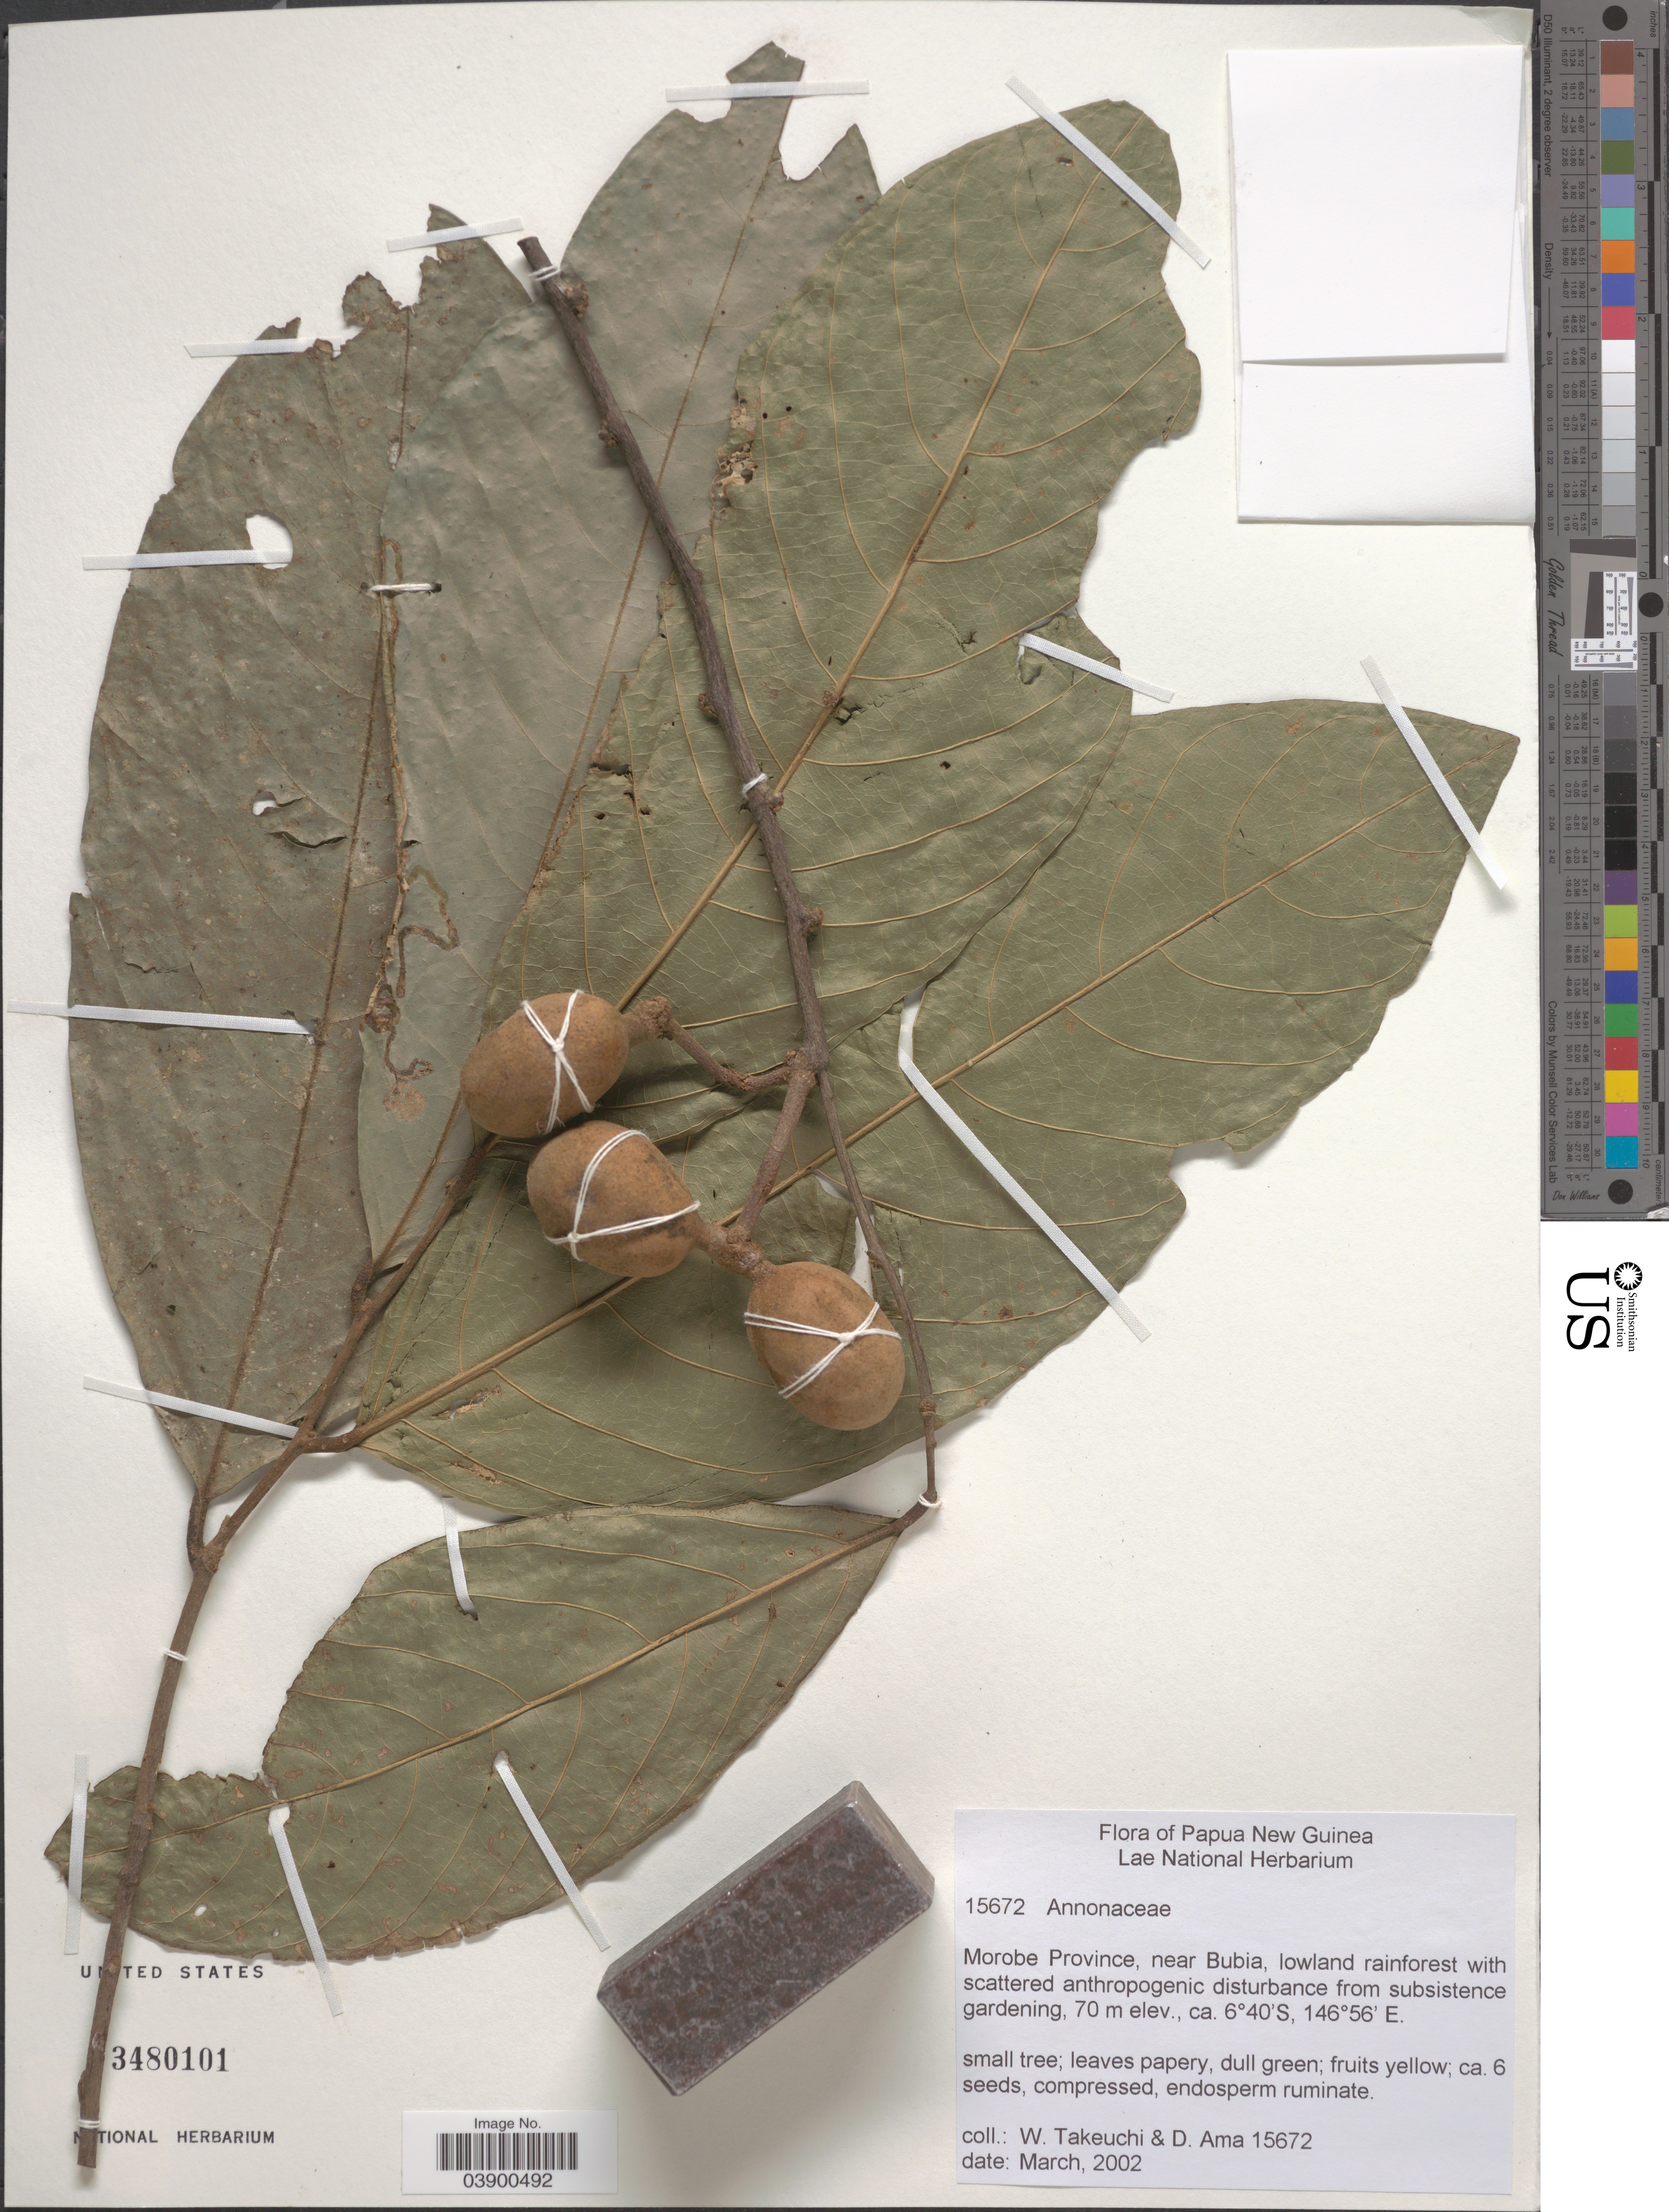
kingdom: Plantae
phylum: Tracheophyta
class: Magnoliopsida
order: Magnoliales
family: Annonaceae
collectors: W. Takeuchi & D. Ama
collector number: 15672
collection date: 2002-03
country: Papua New Guinea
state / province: Morobe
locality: Near Bubia.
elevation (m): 70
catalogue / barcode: US 3480101